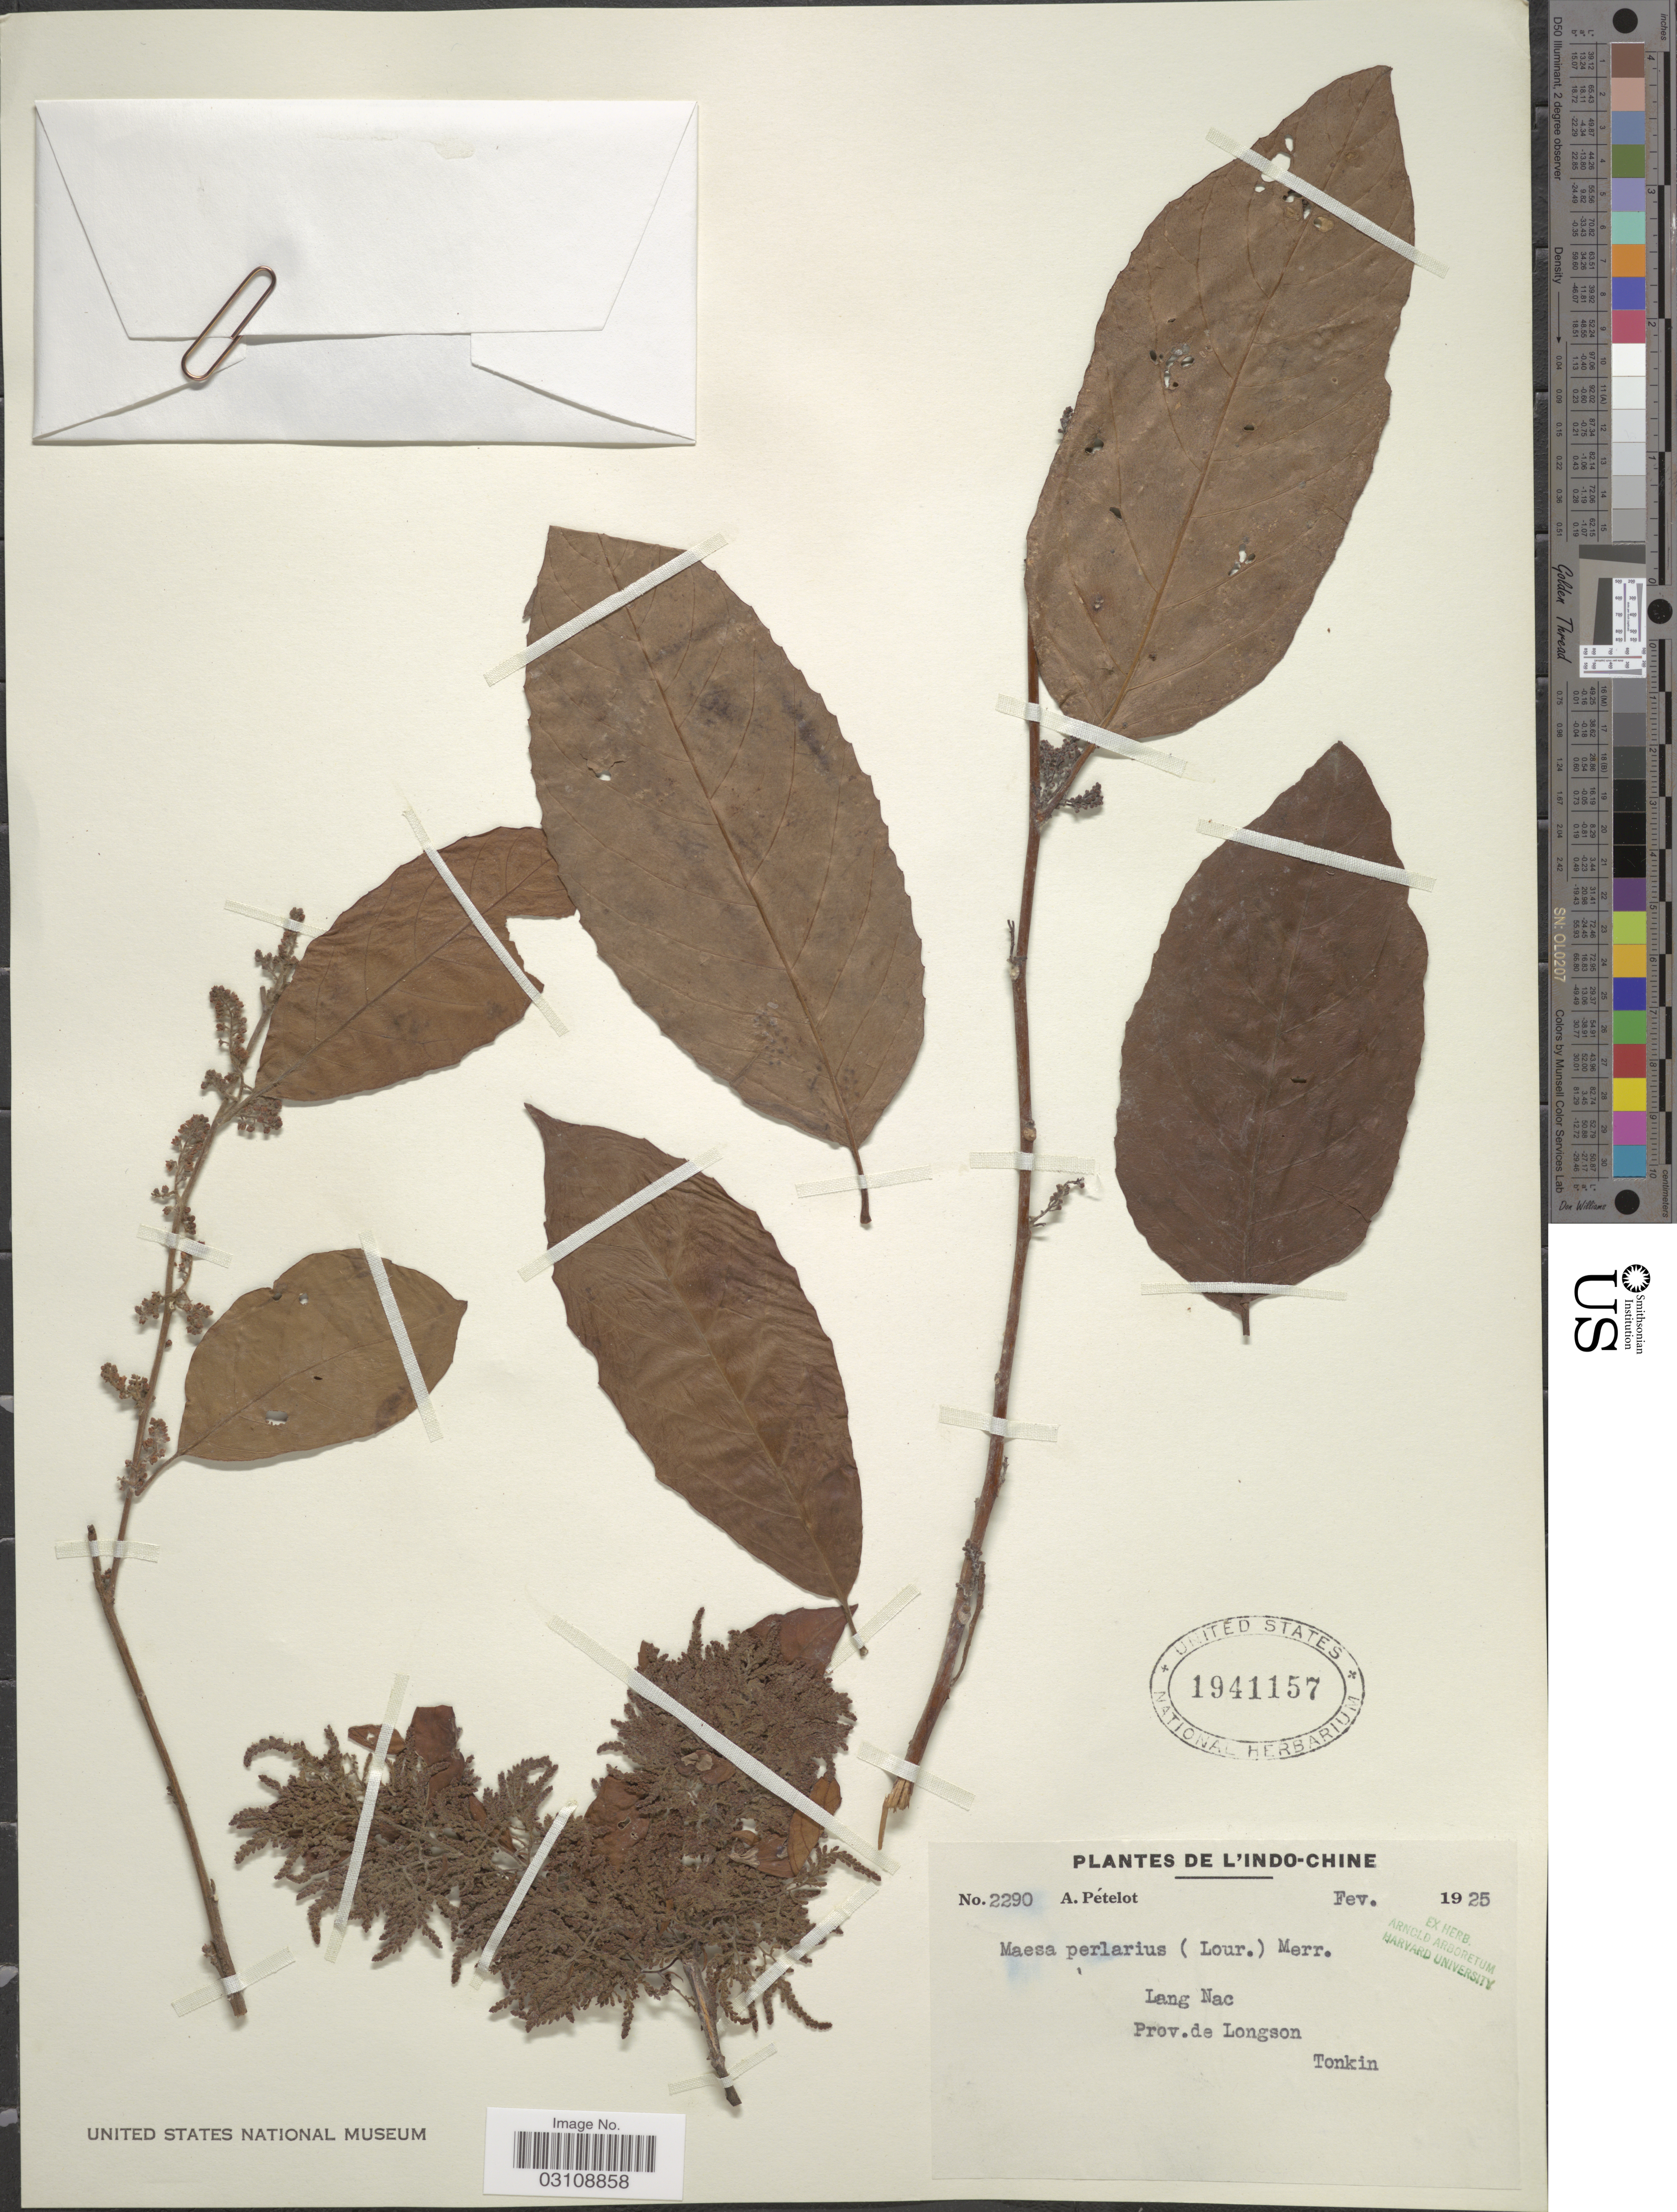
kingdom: Plantae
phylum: Tracheophyta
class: Magnoliopsida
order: Ericales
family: Primulaceae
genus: Maesa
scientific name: Maesa perlaria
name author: (Lour.) Merr.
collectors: A. Petelot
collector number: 2290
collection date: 1925-02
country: Vietnam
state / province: Lang Son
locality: L'Indo-Chine. Lang Nac. Prov. de Longson. Tonkin.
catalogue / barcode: US 1941157